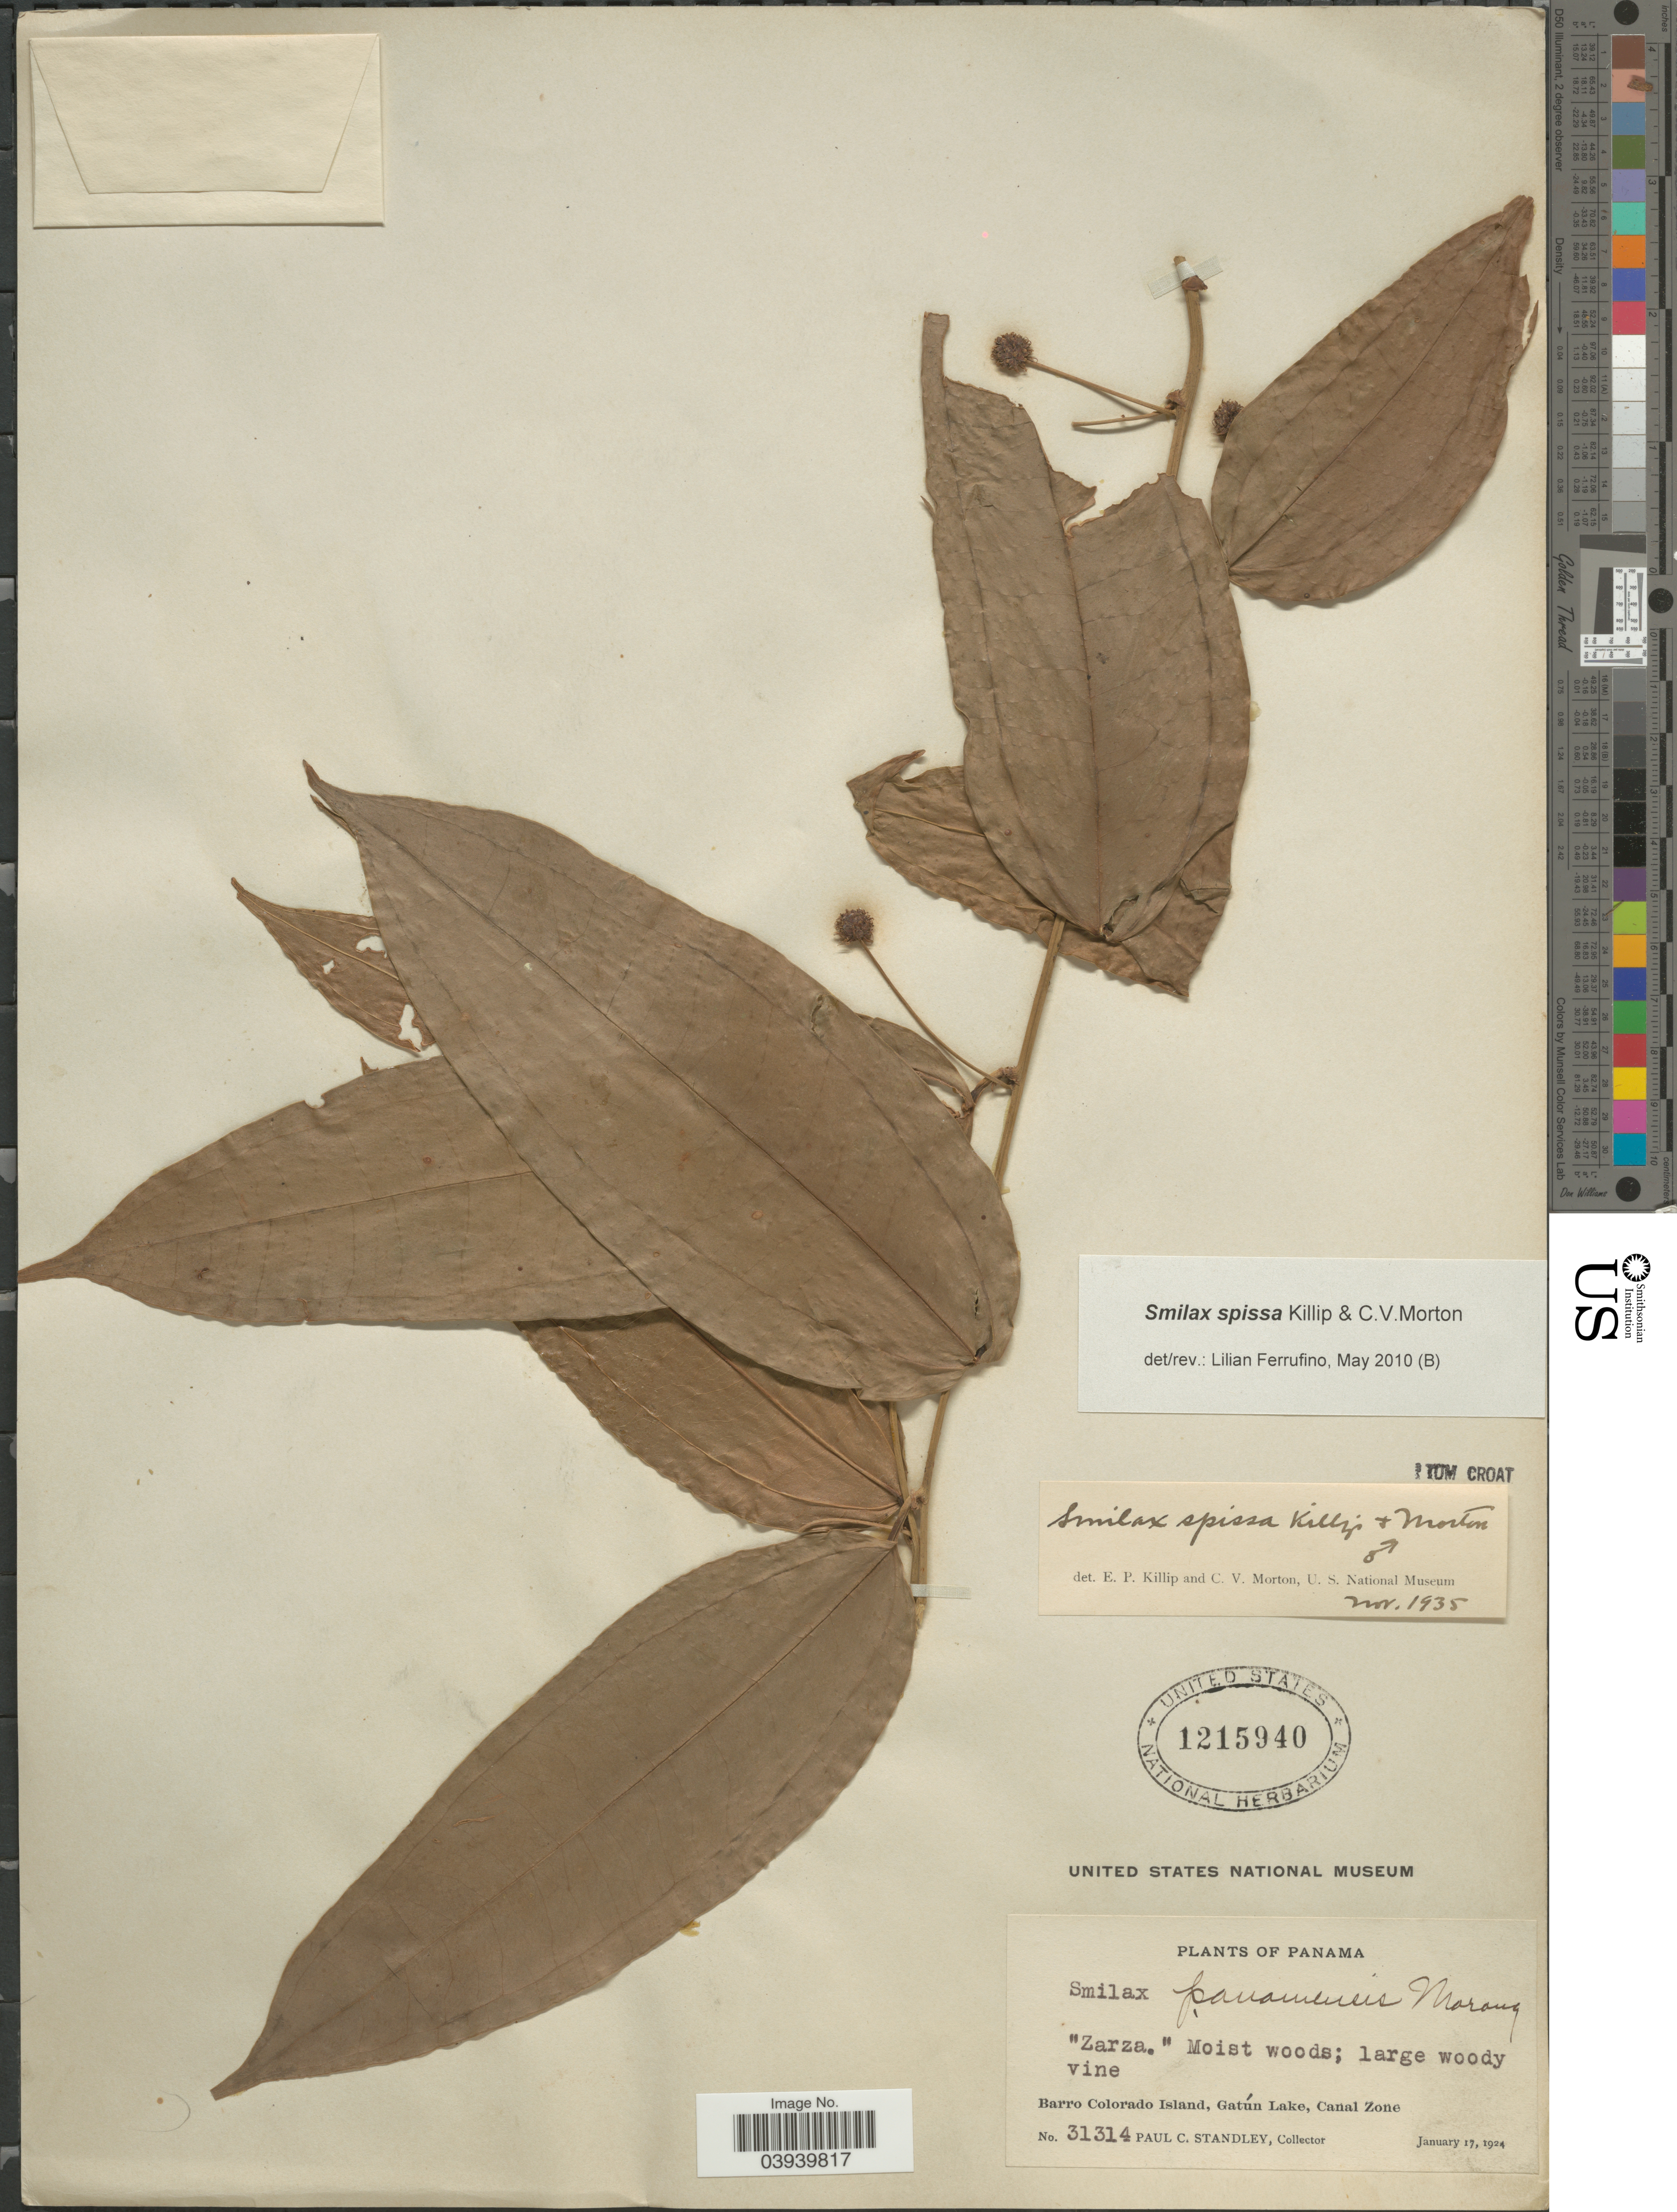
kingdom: Plantae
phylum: Tracheophyta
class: Liliopsida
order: Liliales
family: Smilacaceae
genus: Smilax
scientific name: Smilax spissa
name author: Killip & C.V. Morton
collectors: P. C. Standley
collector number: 31314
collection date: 1924-01-17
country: Panama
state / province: Panamá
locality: Barro Colorado Island, Gatún Lake, Canal Zone.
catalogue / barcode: US 1215940